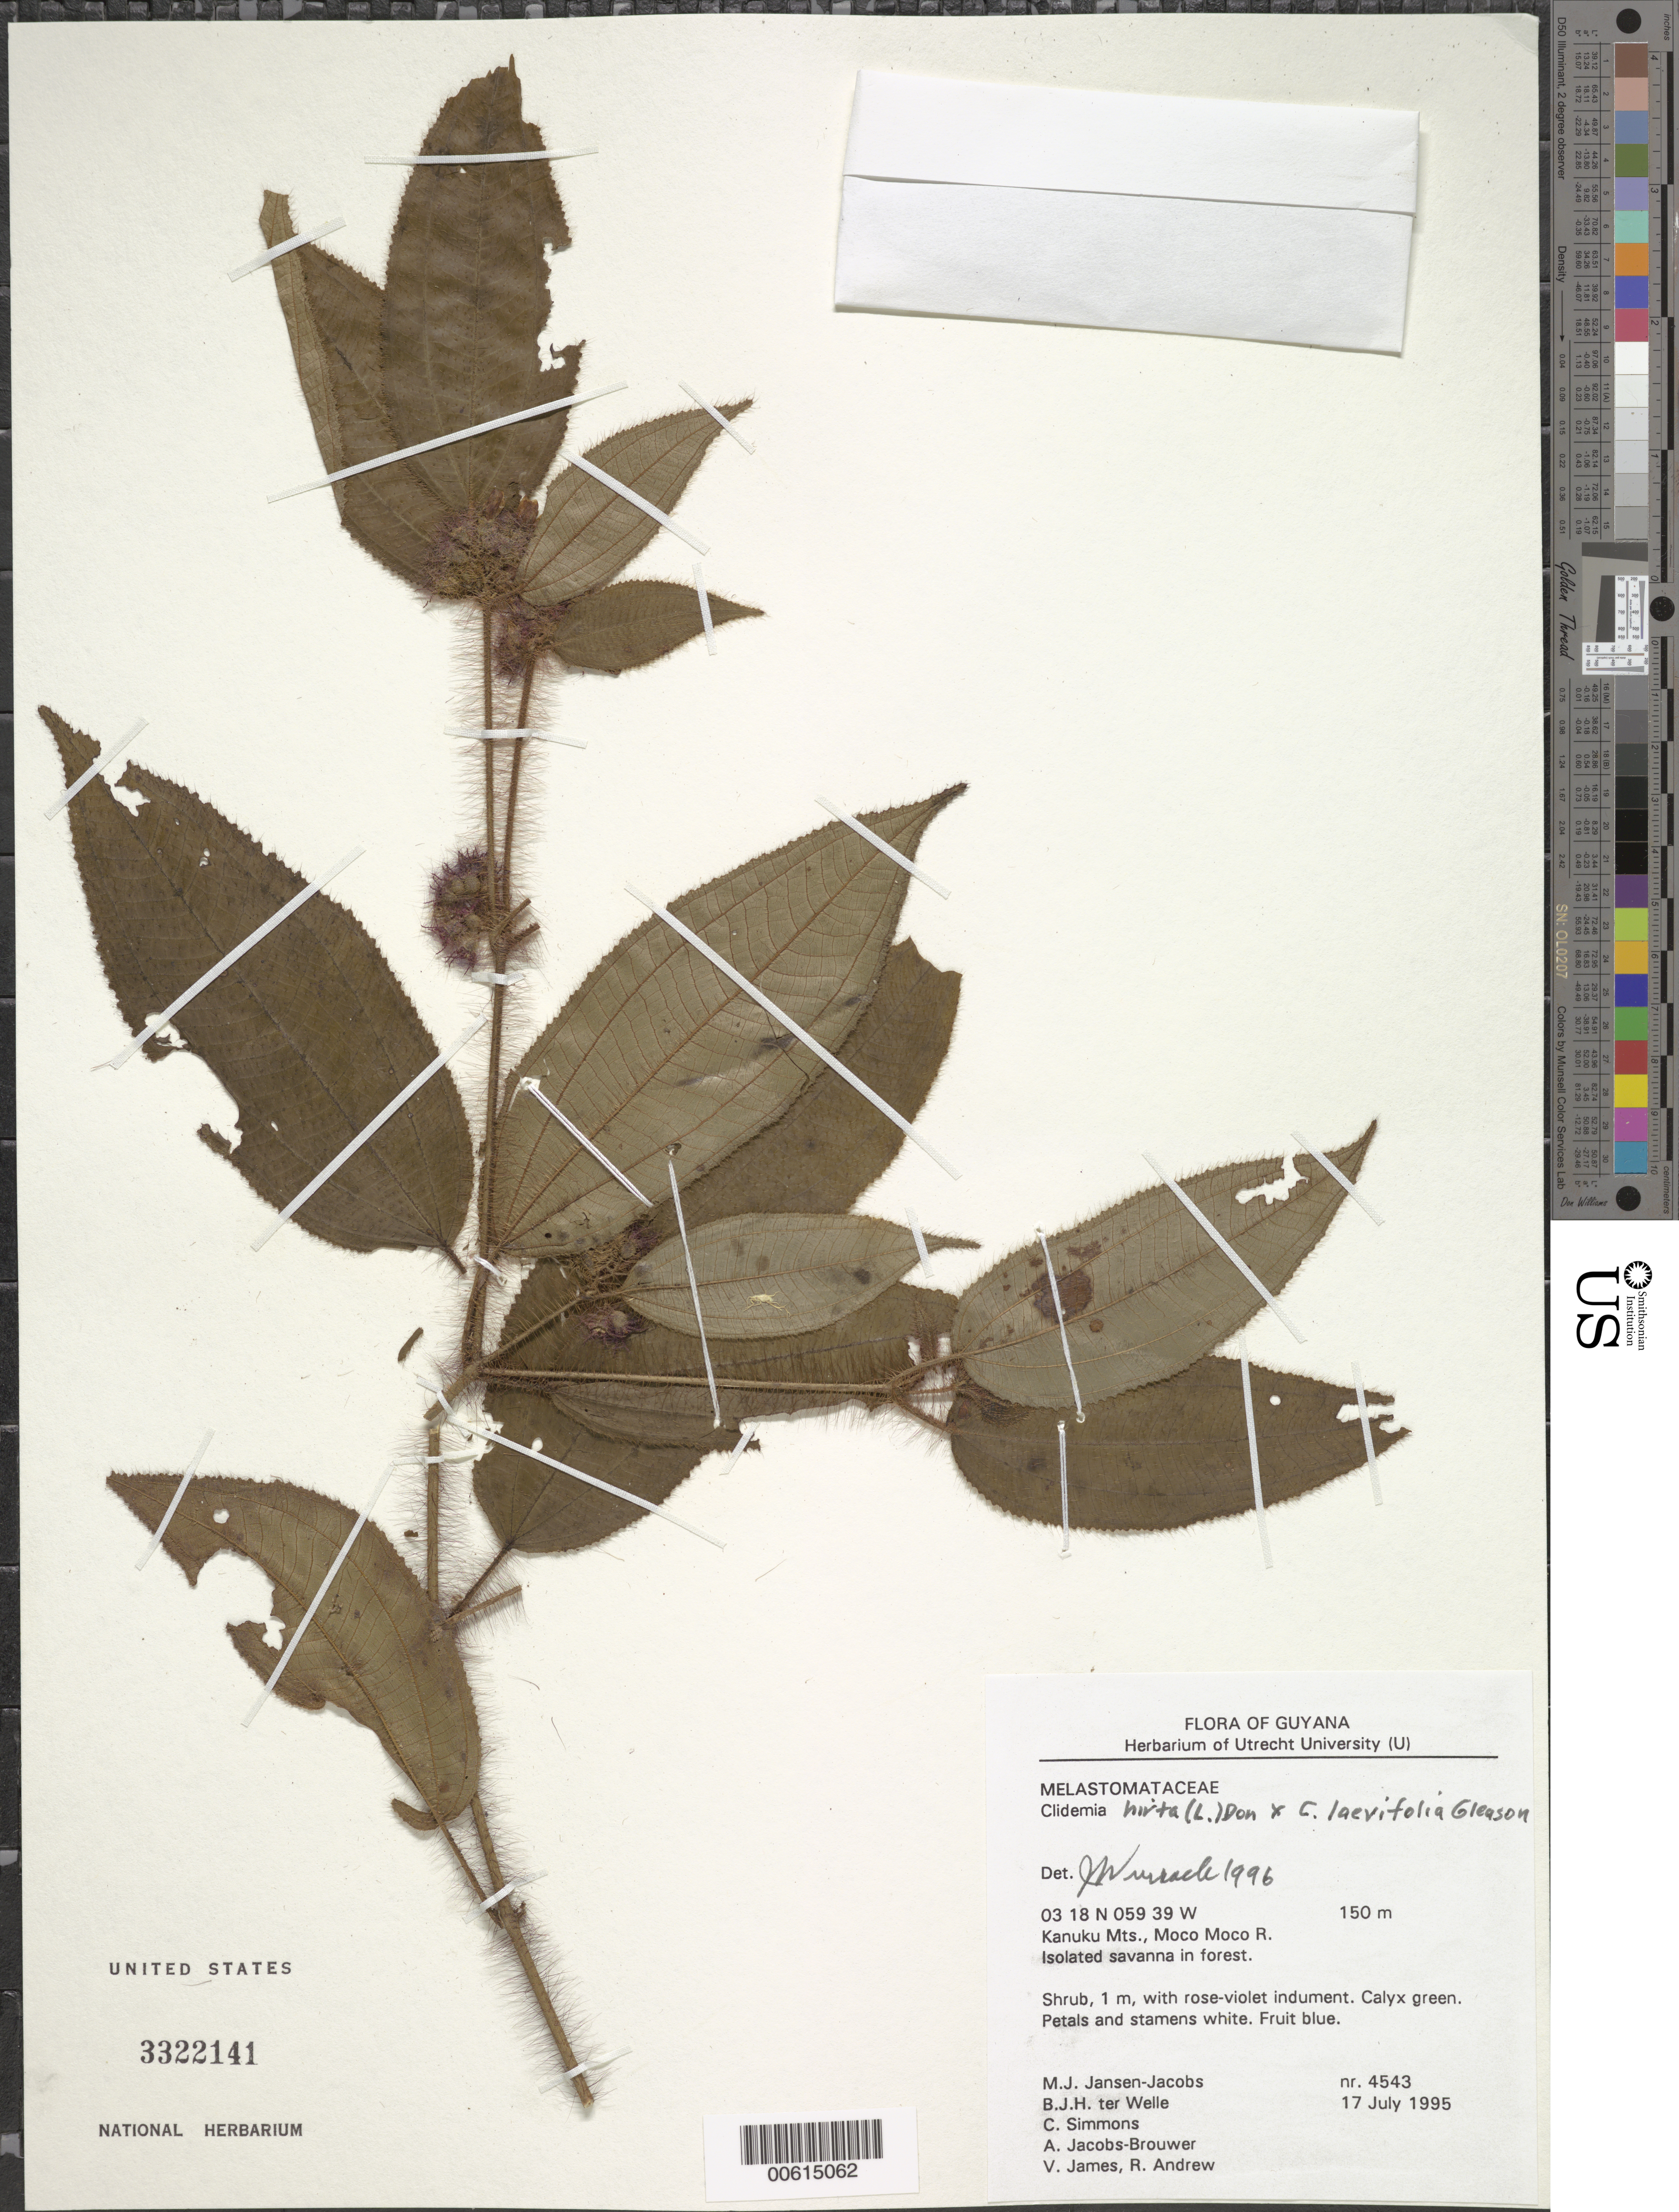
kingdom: Plantae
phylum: Tracheophyta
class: Magnoliopsida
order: Myrtales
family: Melastomataceae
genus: Clidemia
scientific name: Clidemia hirta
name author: (L.) D. Don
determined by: Wurdack, John J., (US), US (UNITED STATES)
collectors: M. J. Jansen-Jacobs, B. Welle, C. Simmons, A. Jacobs-Brouwer, V. James & R. Andrew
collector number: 4543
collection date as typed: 17-Jul-95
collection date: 1995-07-17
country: Guyana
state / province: U. Takutu-U. Essequibo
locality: Moco Moco River, Kanuku Mts.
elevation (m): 150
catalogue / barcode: US 3322141